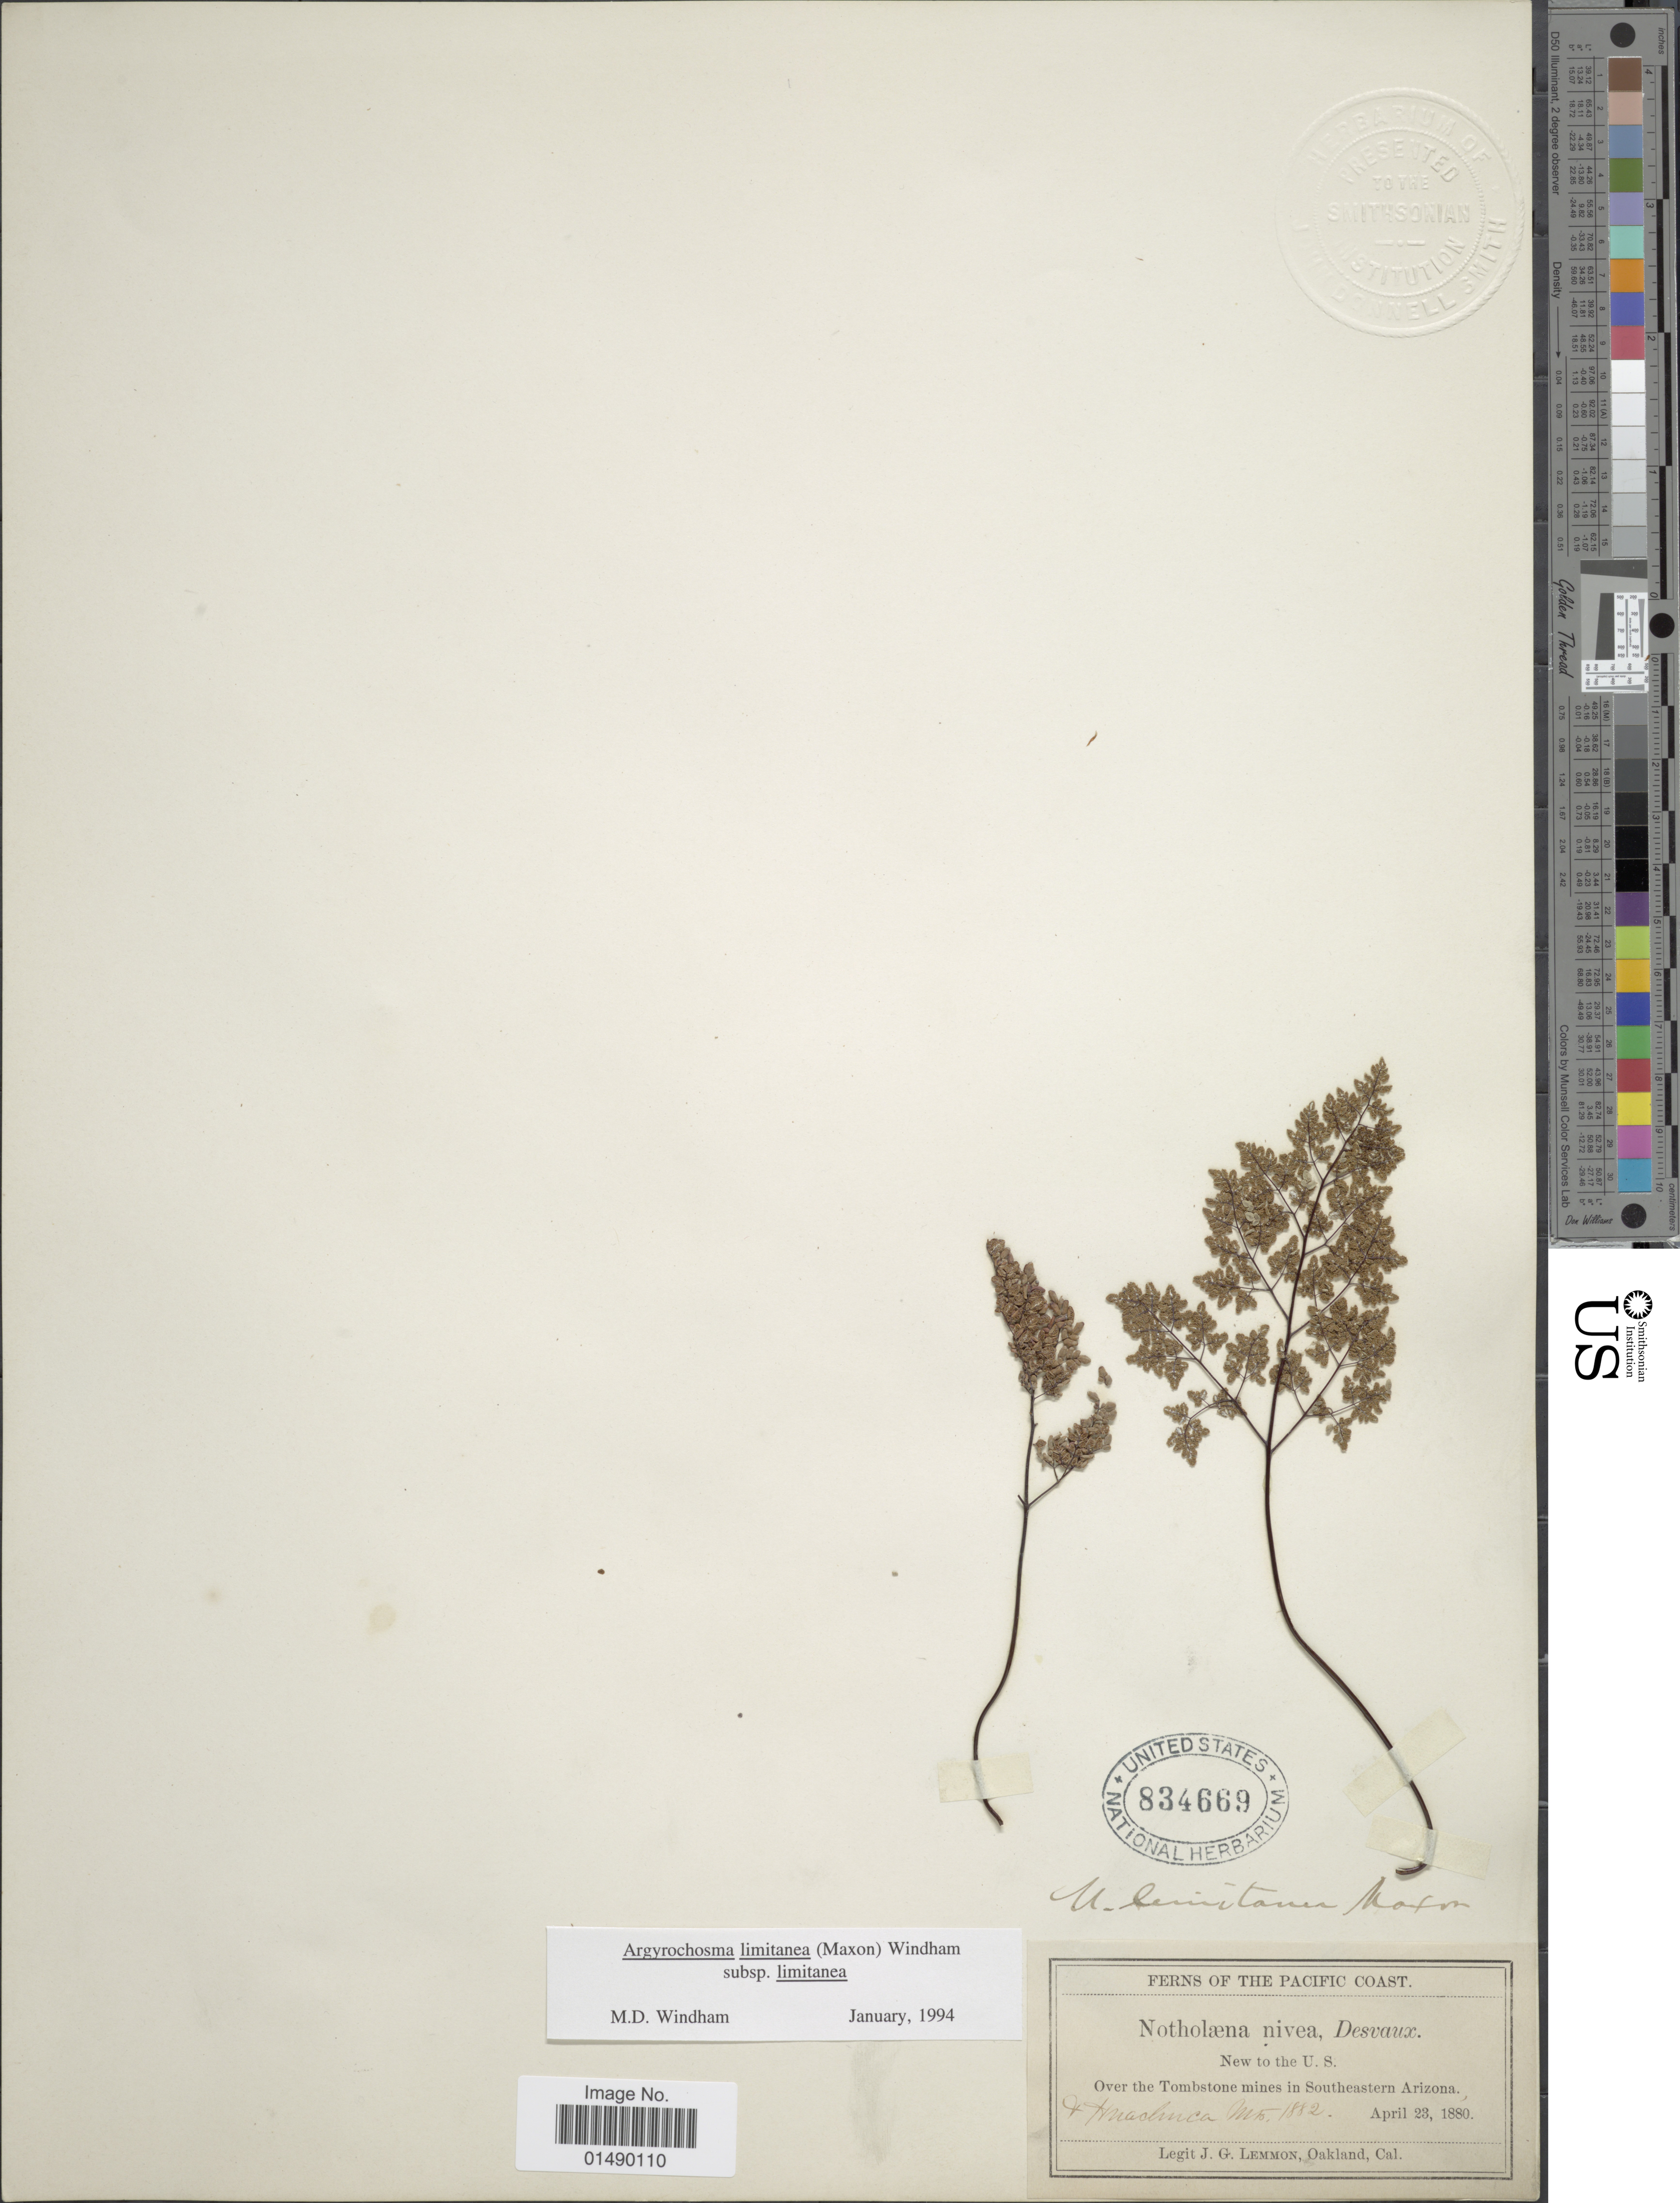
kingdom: Plantae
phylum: Tracheophyta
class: Polypodiopsida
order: Polypodiales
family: Pteridaceae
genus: Argyrochosma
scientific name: Argyrochosma limitanea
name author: (Maxon) Windham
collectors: J. Lemmon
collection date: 1880-04-23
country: United States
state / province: Arizona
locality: Arizona, Huachuca Mts., over Tombstone mines in Southeastern Arizona, & Huachuca Mts. Pacific Coast.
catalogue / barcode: US 834669